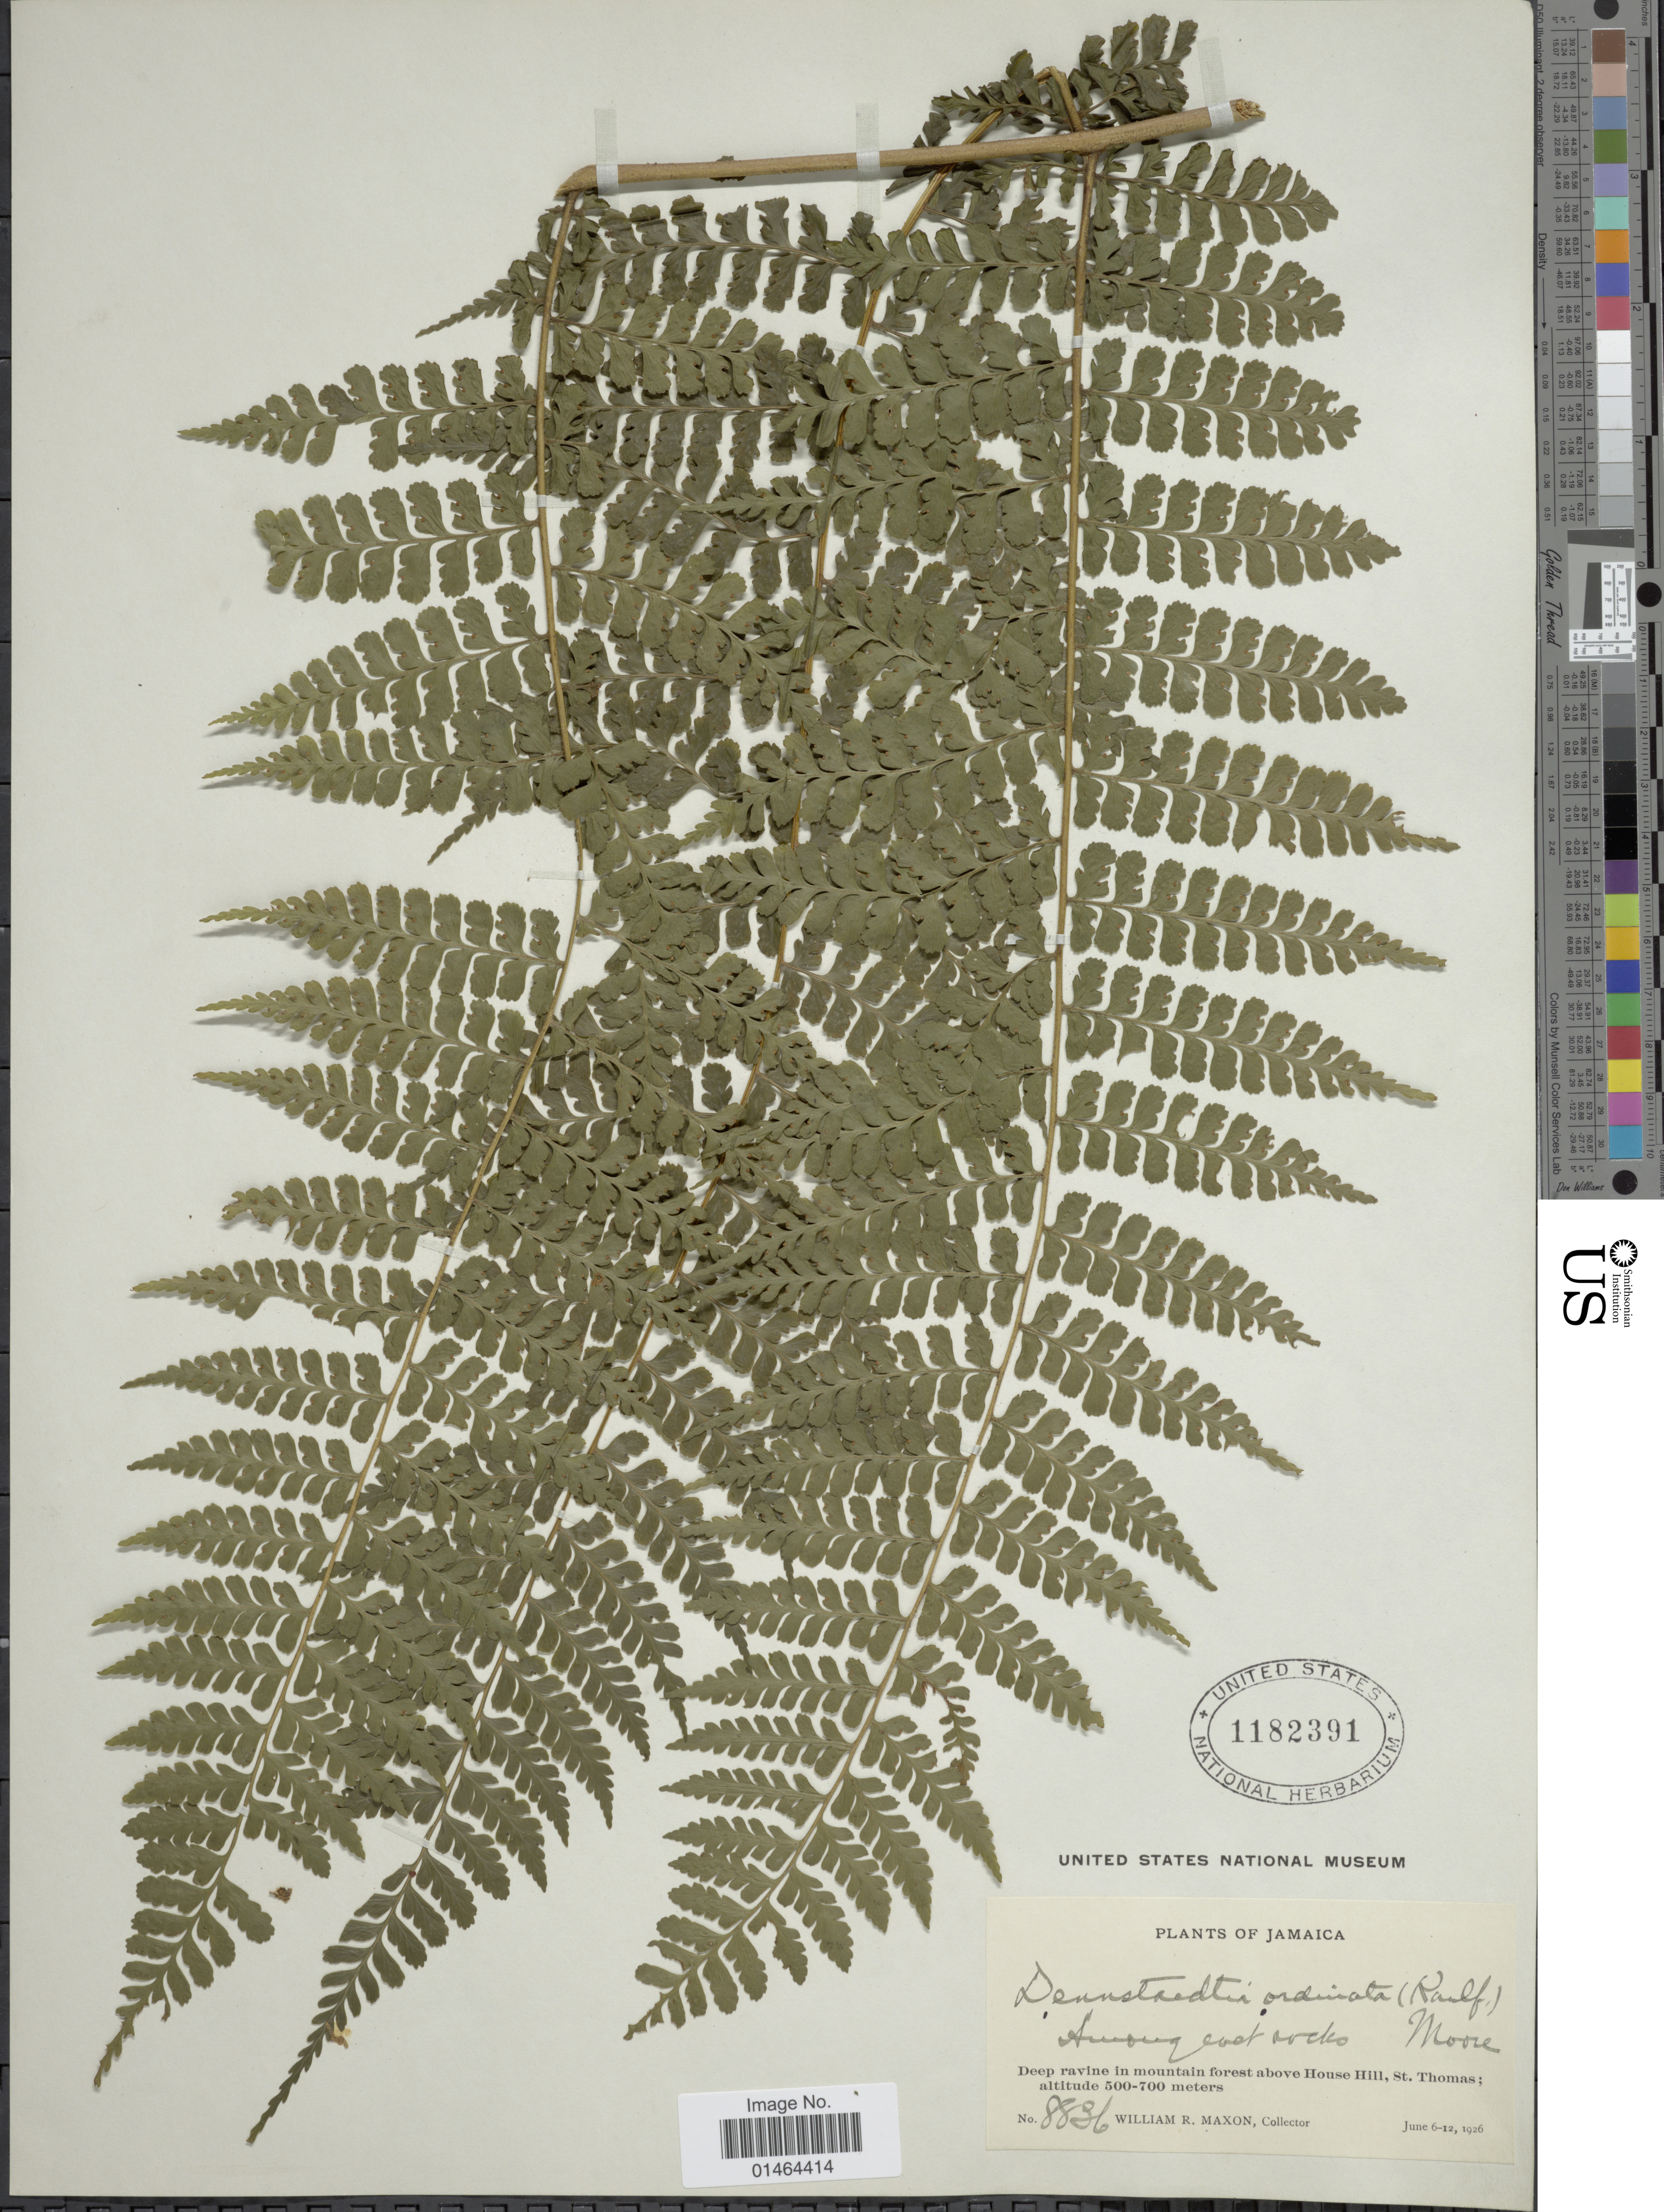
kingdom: Plantae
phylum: Tracheophyta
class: Polypodiopsida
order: Polypodiales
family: Dennstaedtiaceae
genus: Dennstaedtia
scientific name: Dennstaedtia dissecta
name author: (Sw.) T. Moore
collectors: W. R. Maxon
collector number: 8836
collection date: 1926-06-06/1926-06-12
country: Jamaica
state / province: Saint Thomas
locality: Deep ravine in mountain forest above House Hill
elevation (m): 500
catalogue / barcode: US 1182391